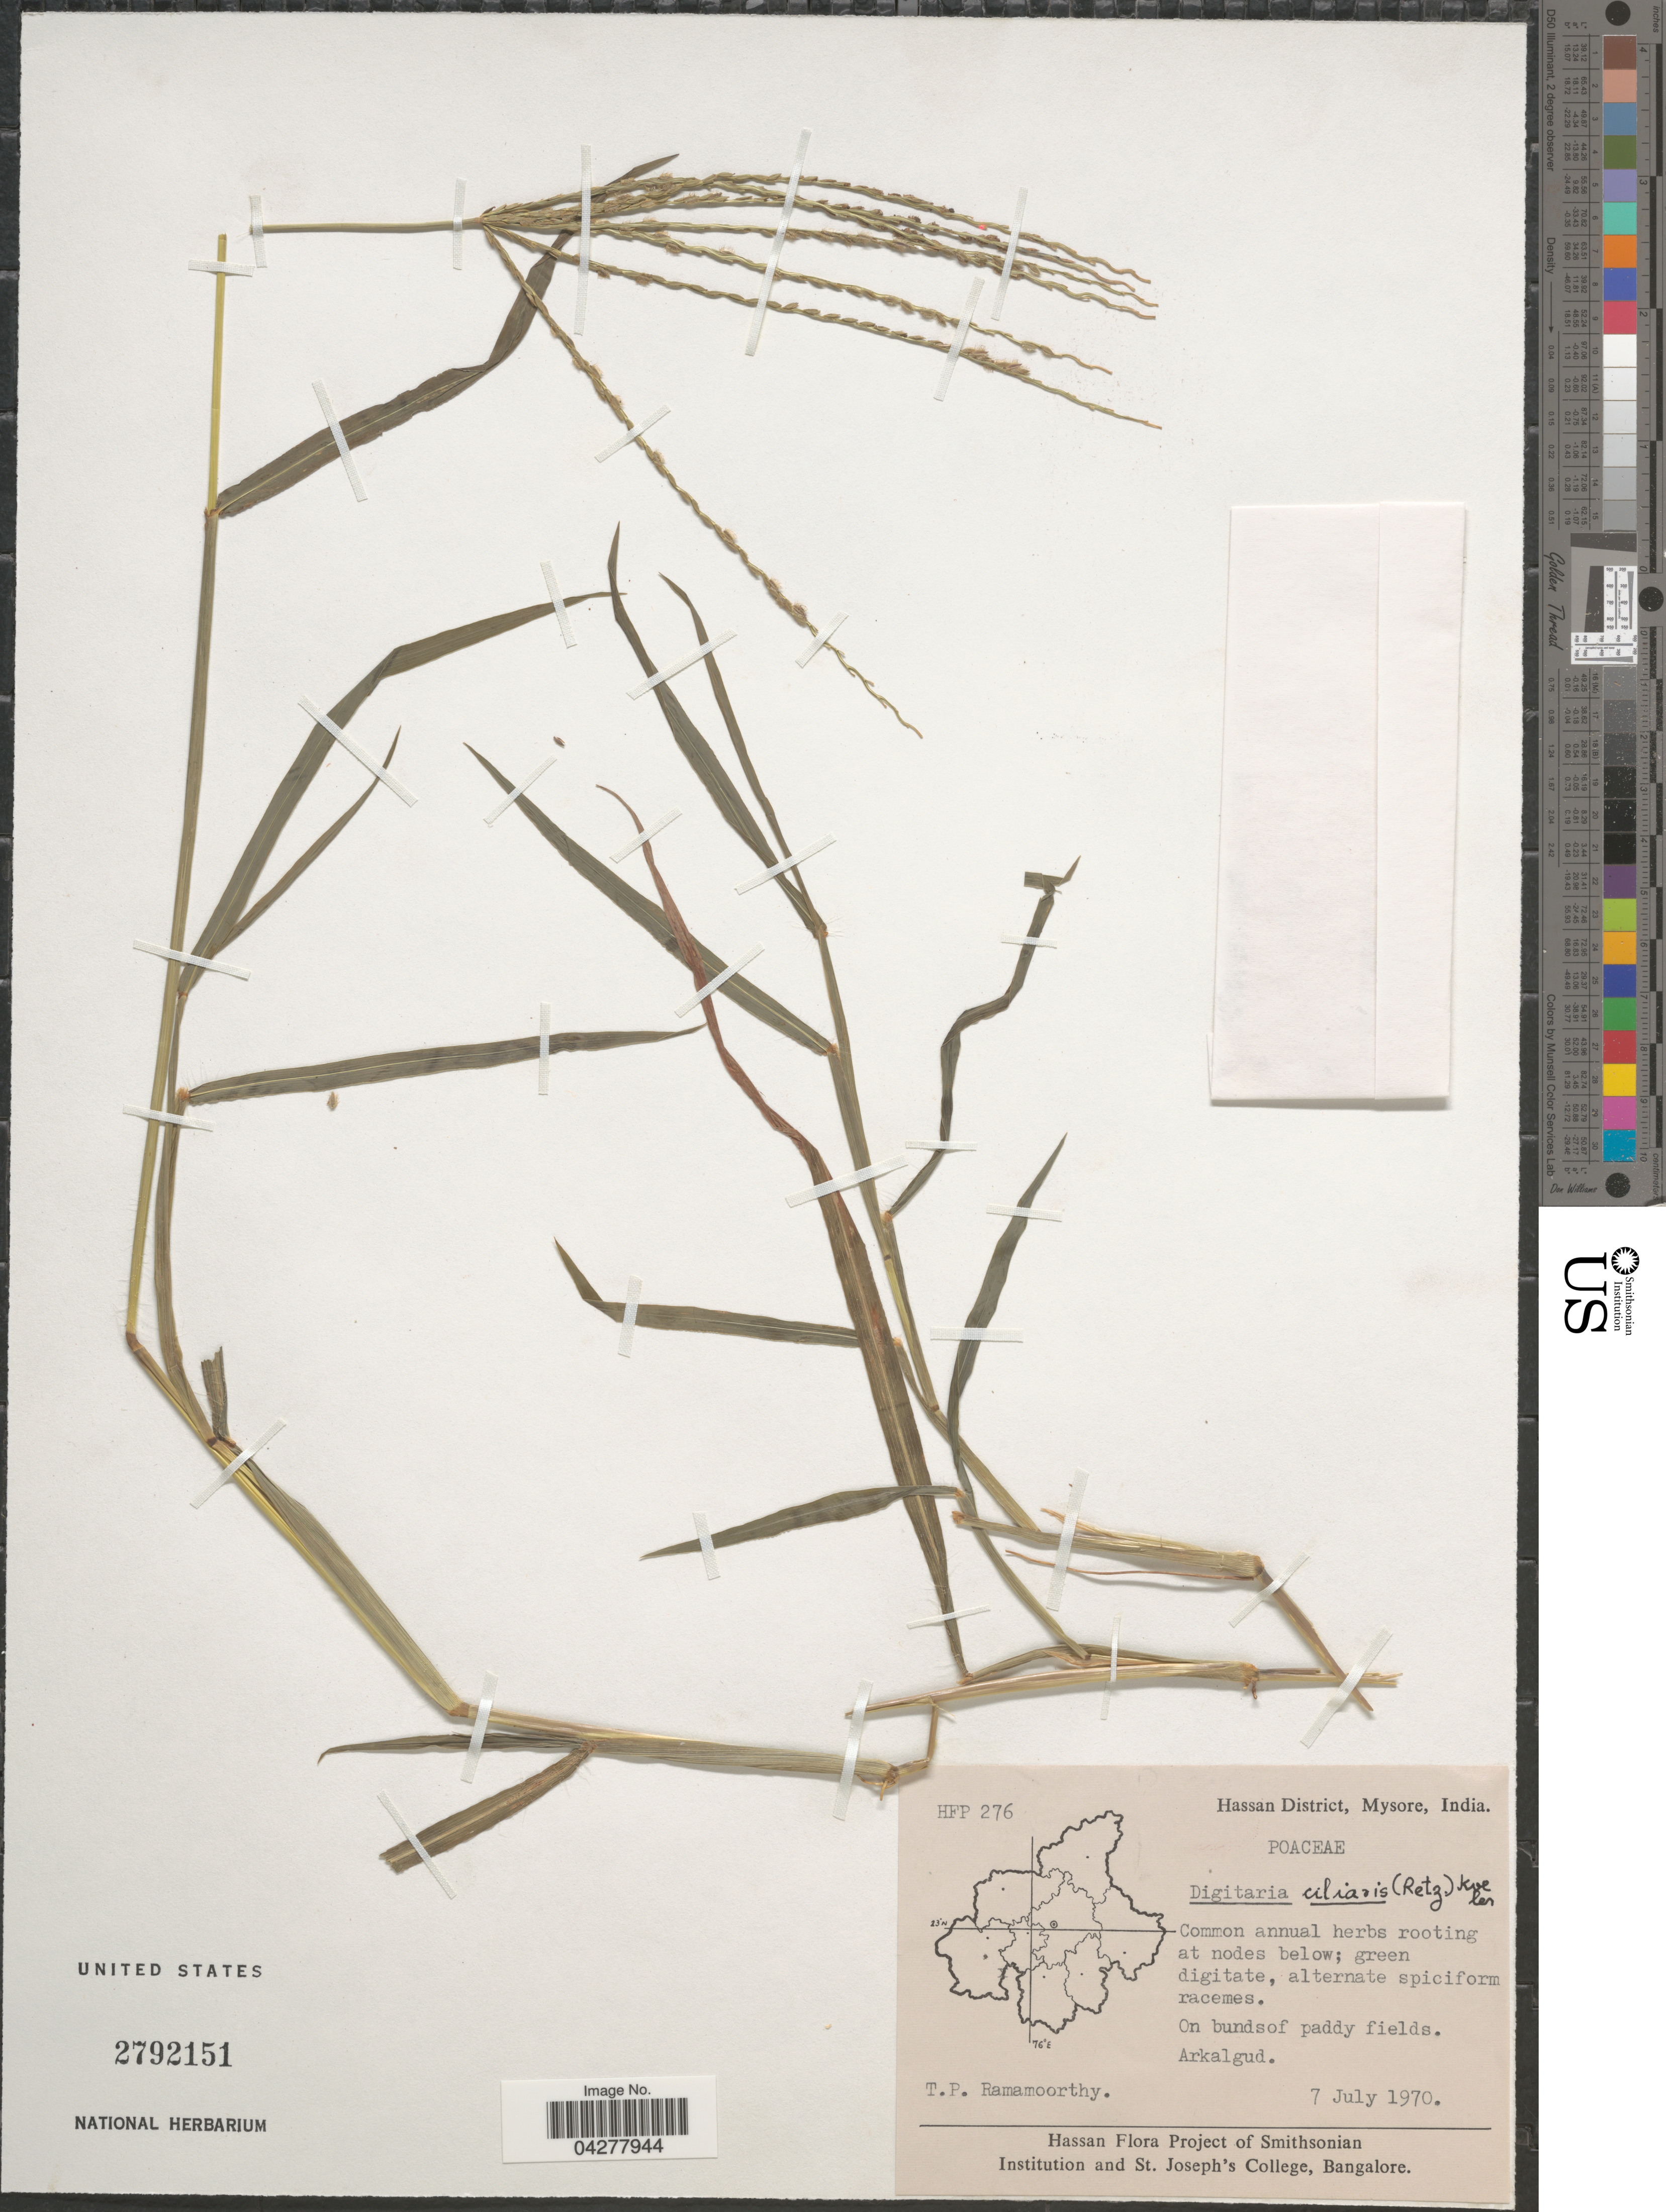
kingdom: Plantae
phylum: Tracheophyta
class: Liliopsida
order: Poales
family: Poaceae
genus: Digitaria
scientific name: Digitaria ciliaris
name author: (Retz.) Koeler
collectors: T. P. Ramamoorthy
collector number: HFP276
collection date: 1970-07-07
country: India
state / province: Karnataka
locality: Hassan District, Mysore. On bundsof paddy fields. Arkalgud.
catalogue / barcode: US 2792151